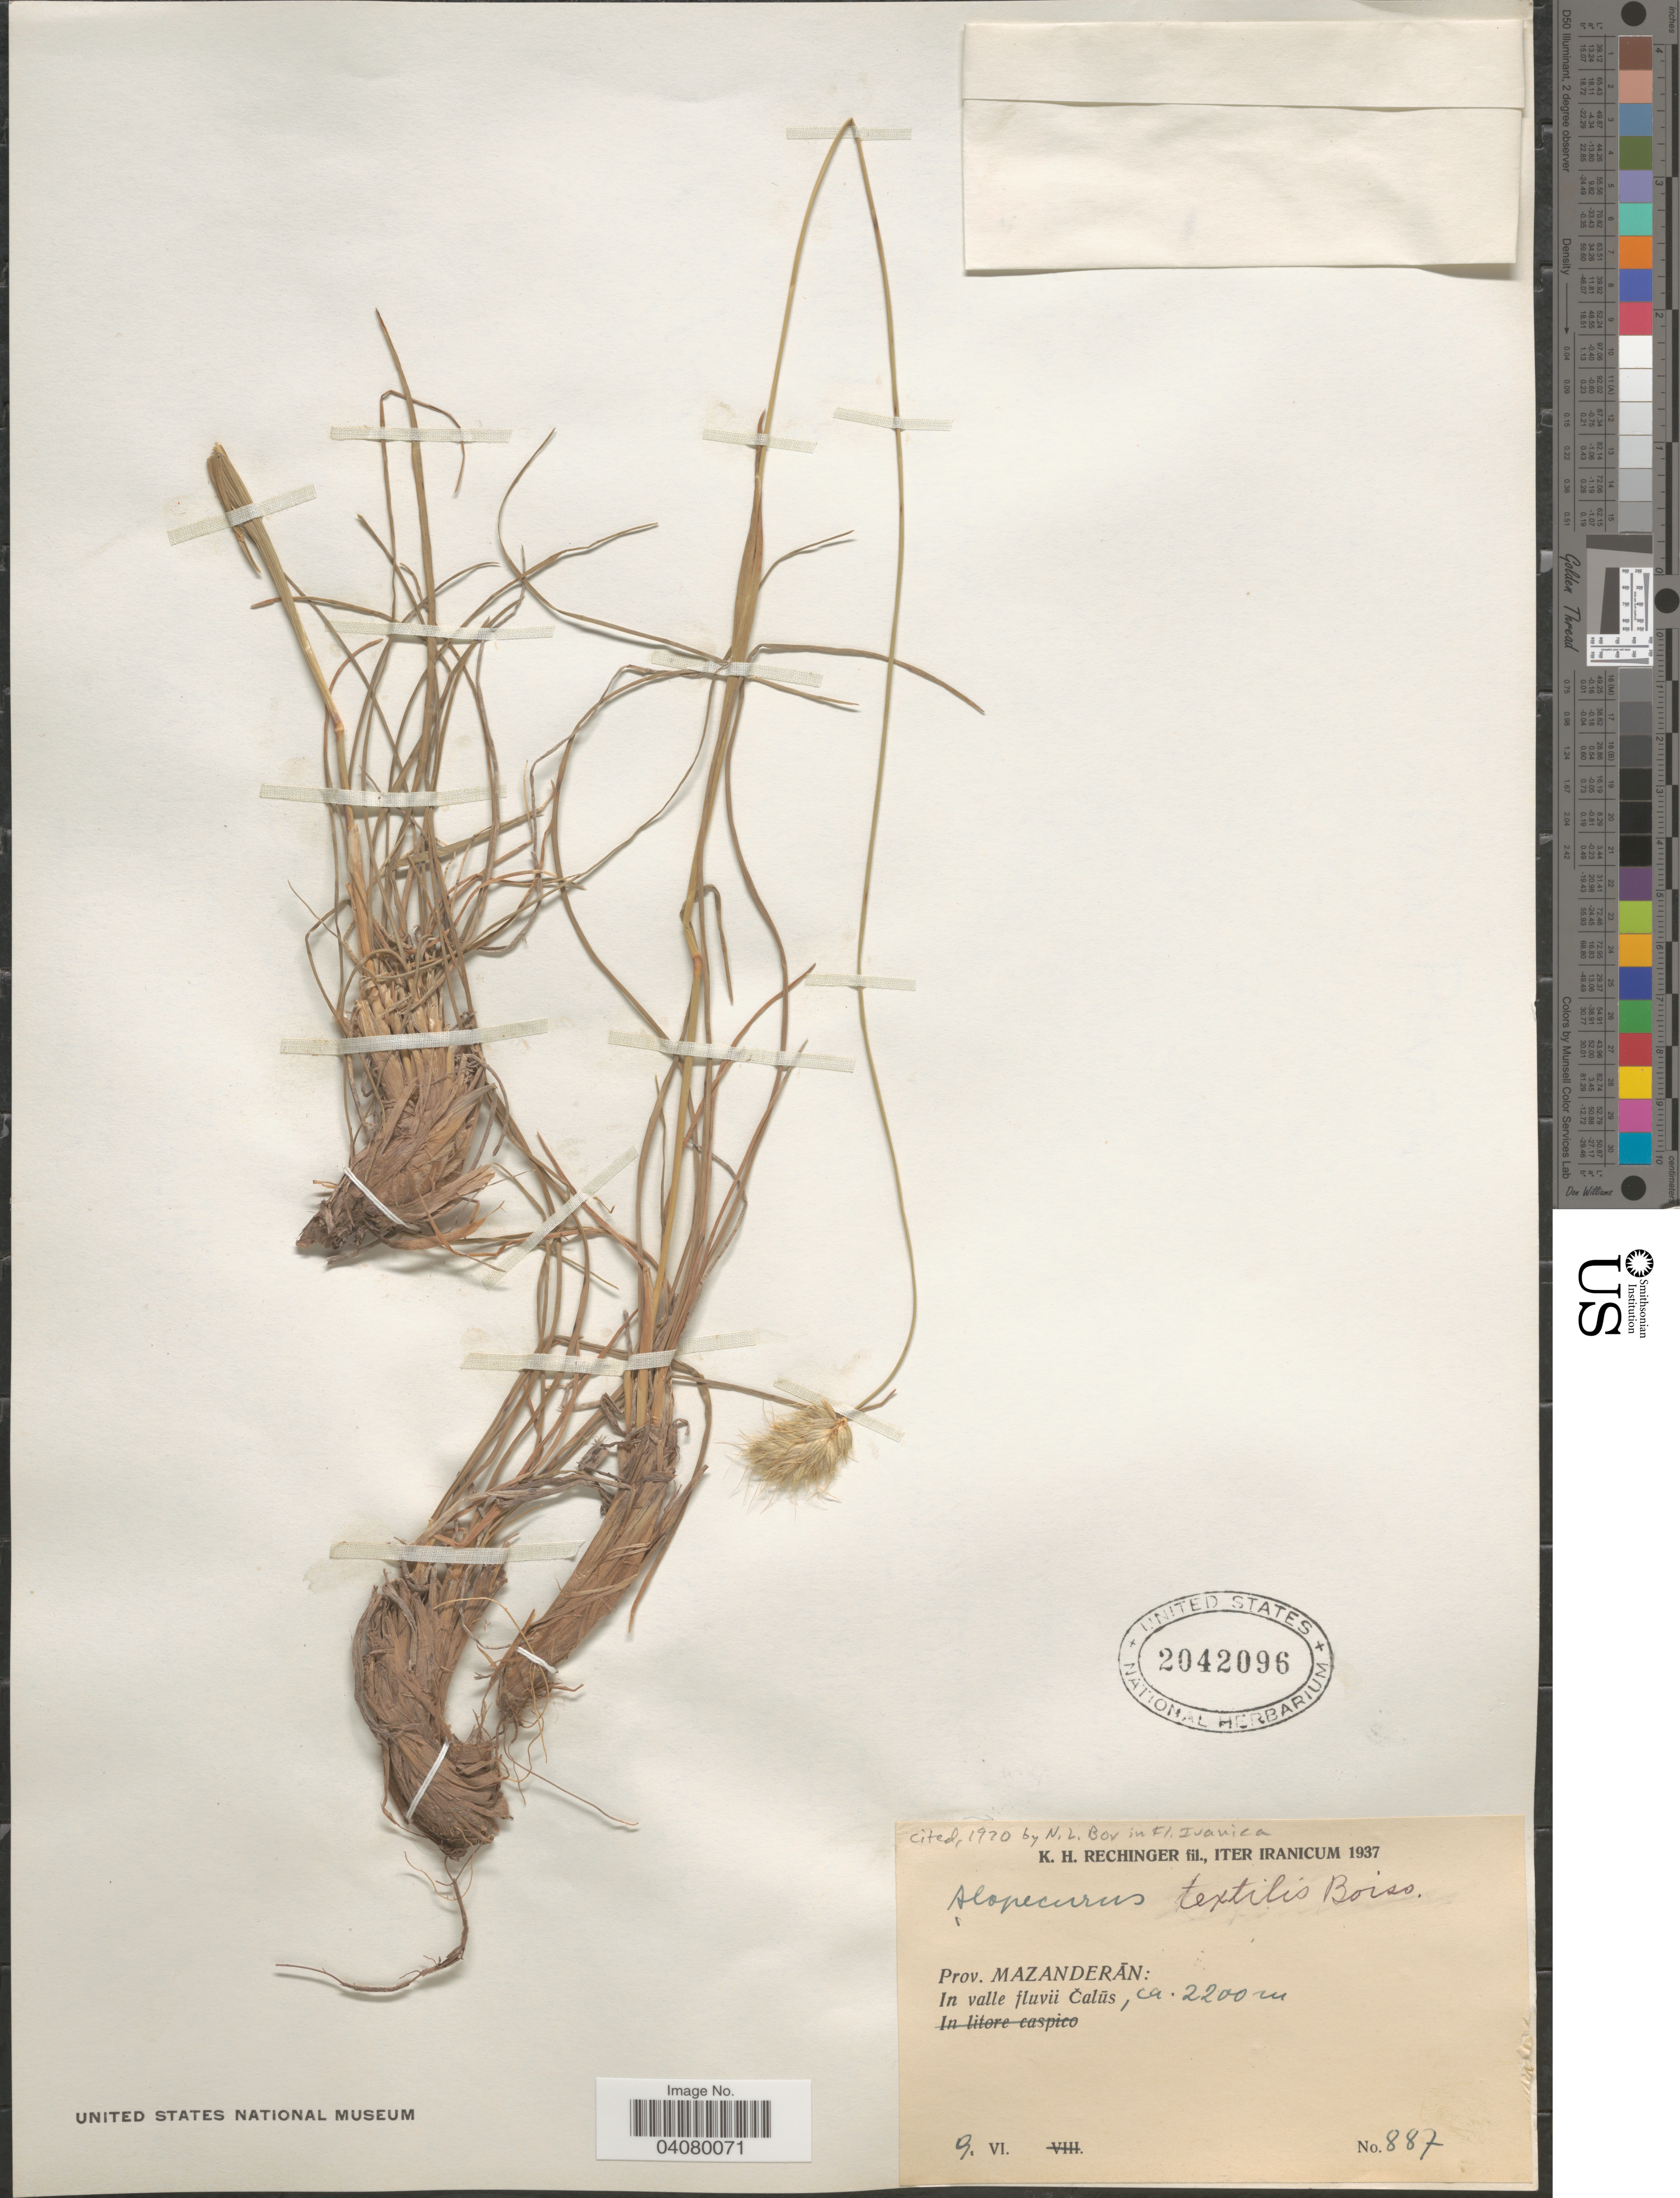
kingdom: Plantae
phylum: Tracheophyta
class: Liliopsida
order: Poales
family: Poaceae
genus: Alopecurus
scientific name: Alopecurus textilis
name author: Boiss.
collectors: K. H. Rechinger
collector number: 887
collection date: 1937-06-09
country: Iran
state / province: Mazandaran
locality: Iter Iranicum. Prov. Mazanderān: In valle fluvii Čalūs.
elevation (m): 2200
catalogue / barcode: US 2042096